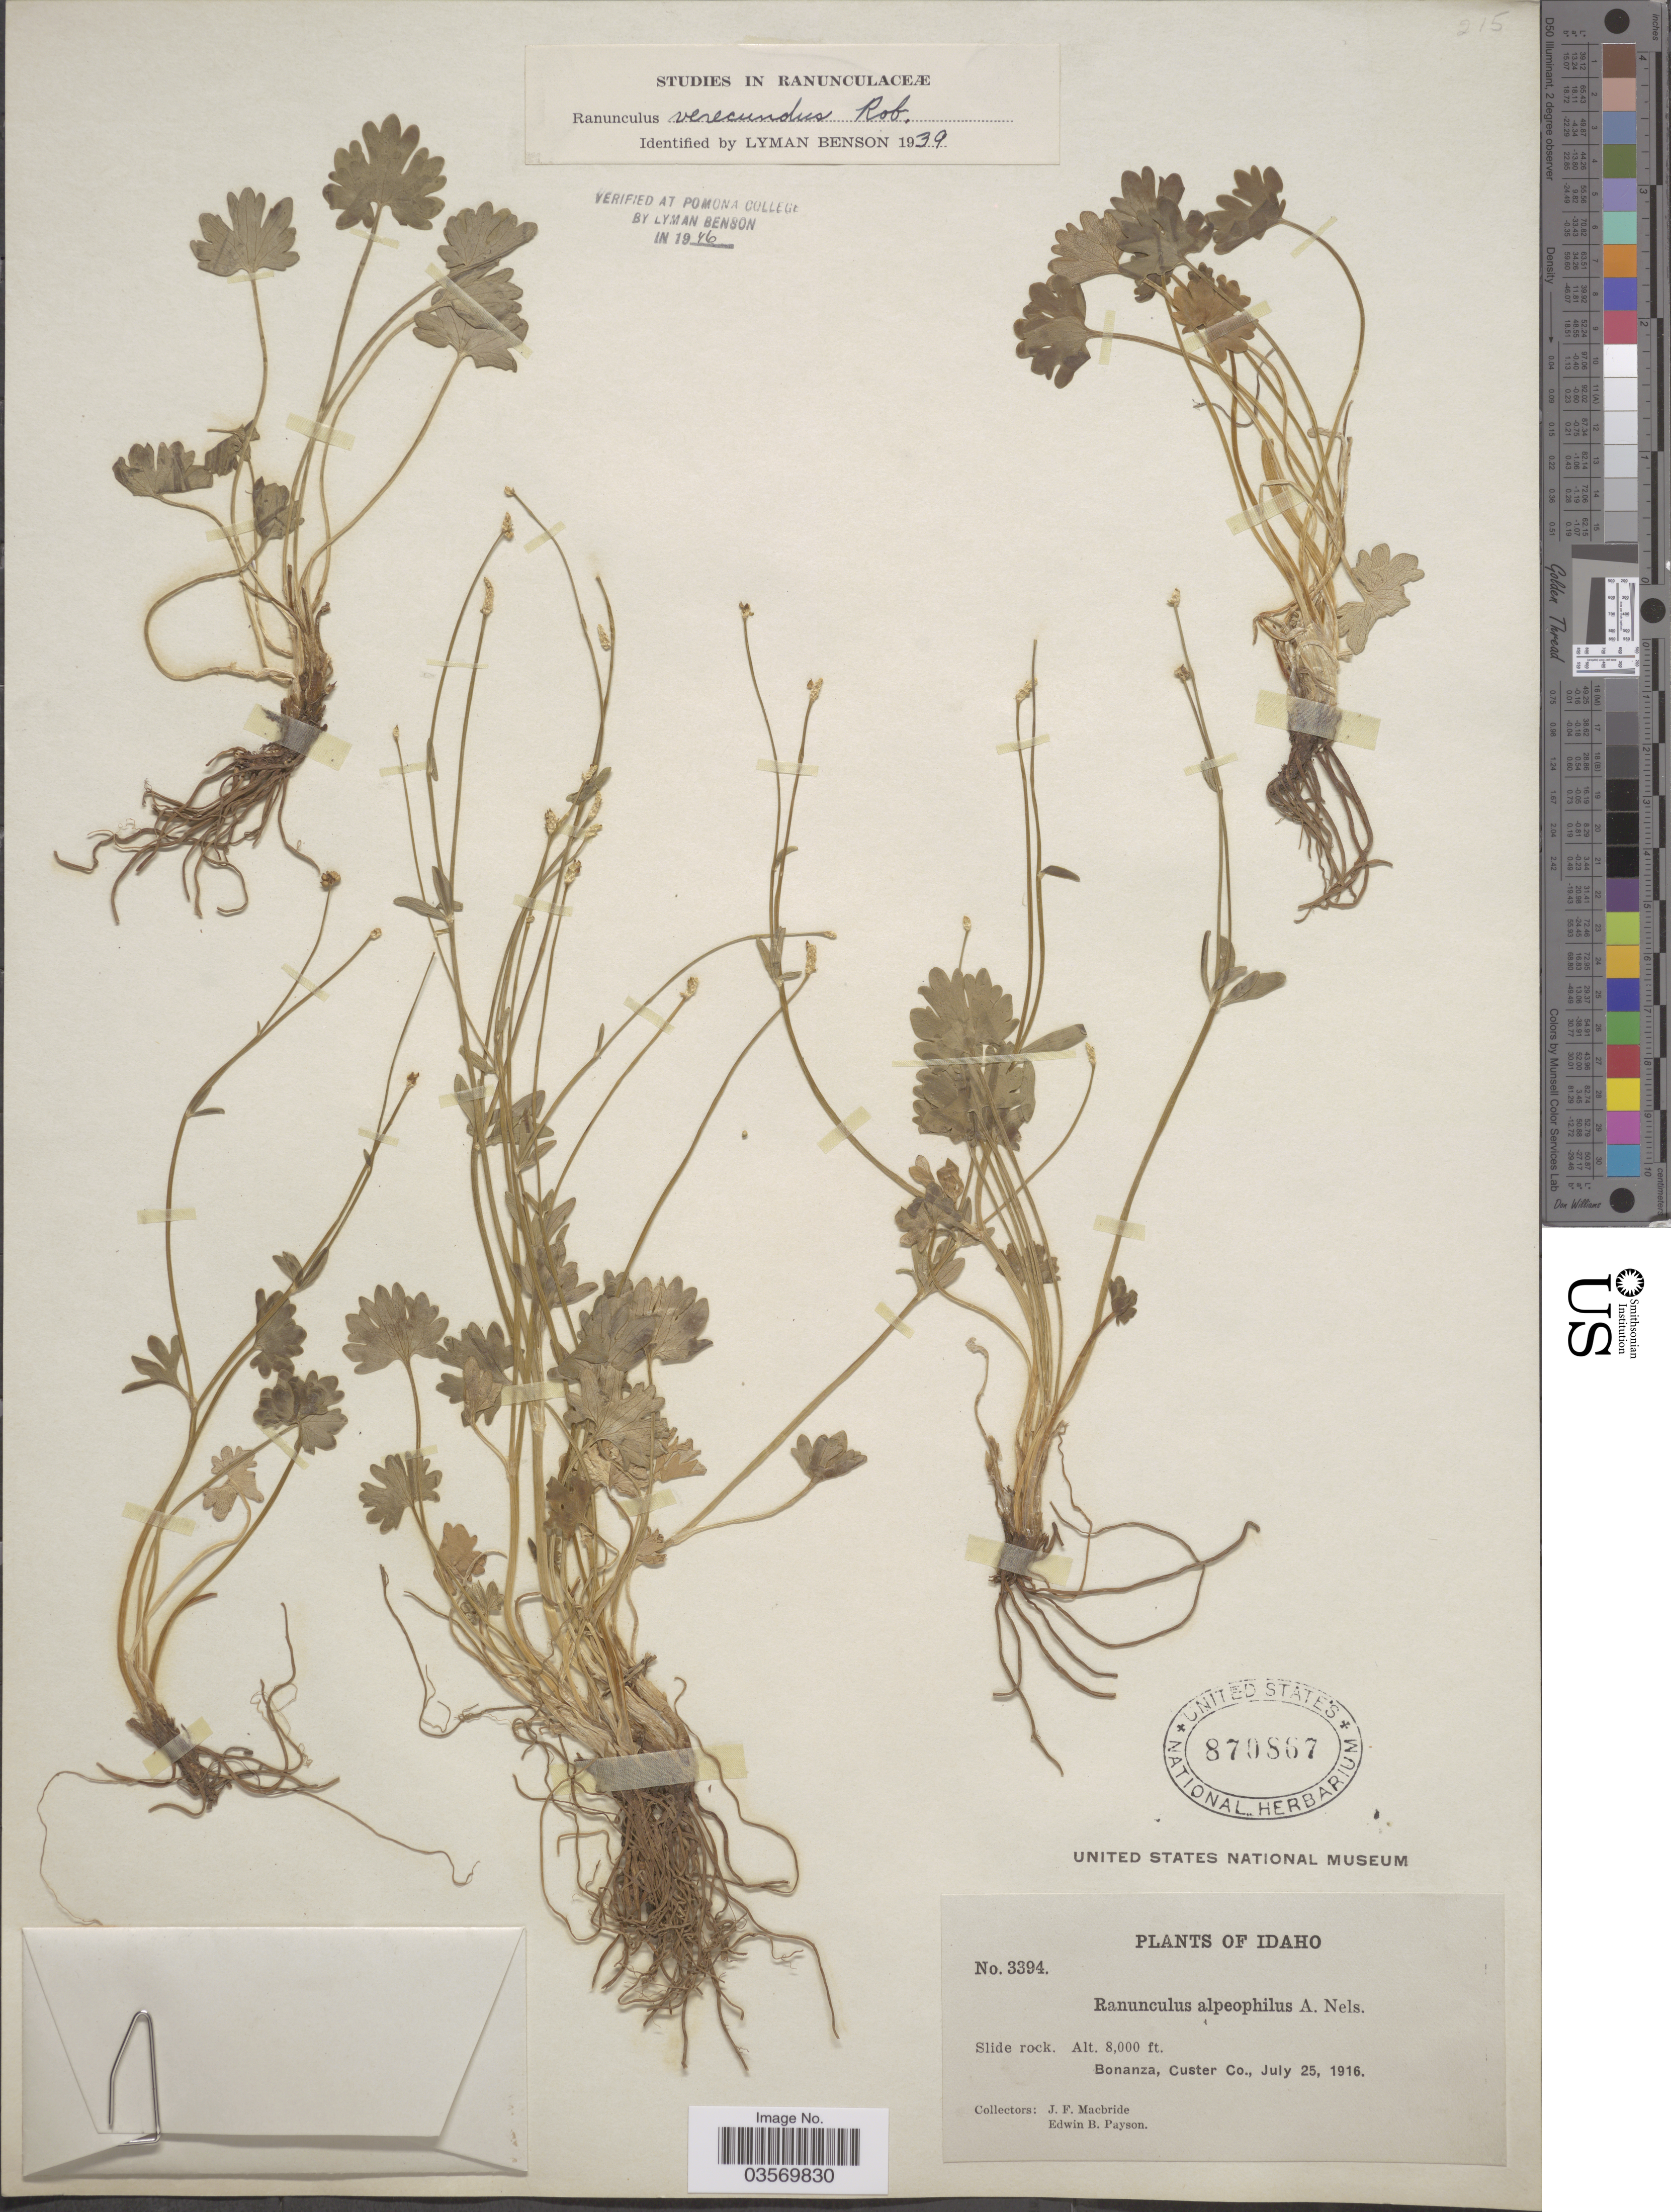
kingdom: Plantae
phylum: Tracheophyta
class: Magnoliopsida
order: Ranunculales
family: Ranunculaceae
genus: Ranunculus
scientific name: Ranunculus verecundus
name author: B.L. Rob.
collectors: J. F. Macbride & E. B. Payson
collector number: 3394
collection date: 1916-07-25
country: United States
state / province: Idaho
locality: Bonanza, Custer Co.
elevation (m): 2438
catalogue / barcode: US 870867